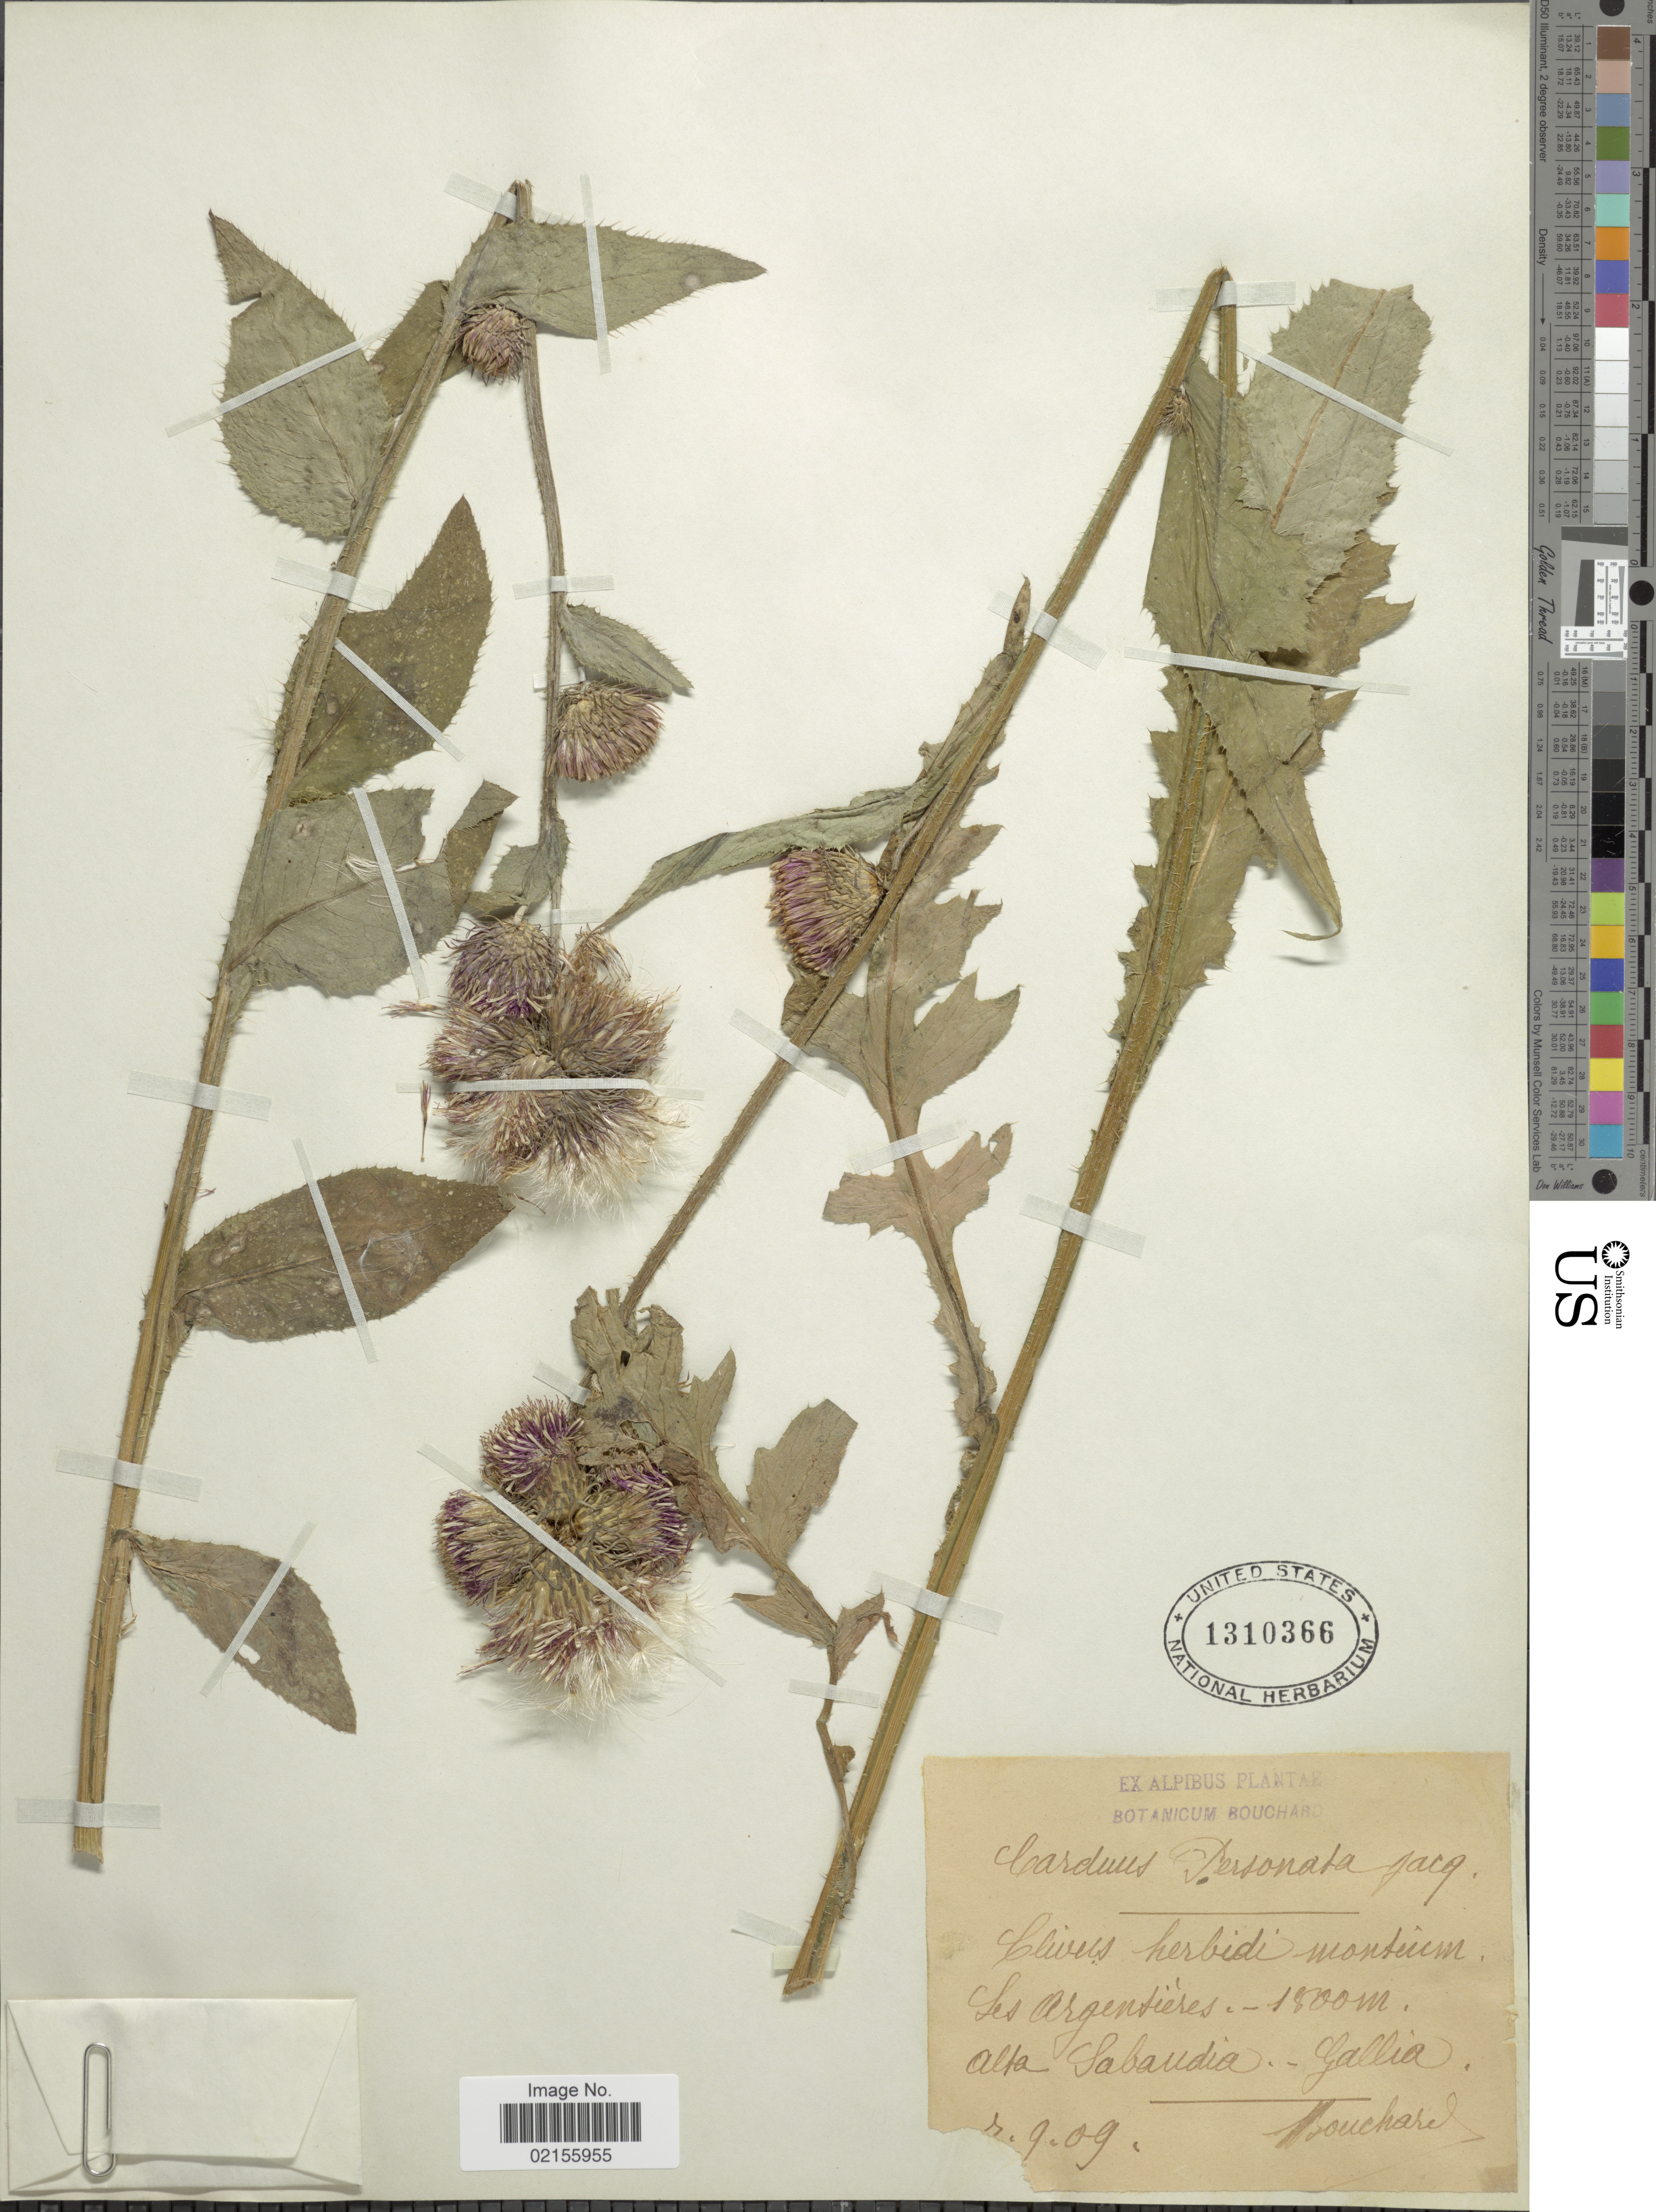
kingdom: Plantae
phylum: Tracheophyta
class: Magnoliopsida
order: Asterales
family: Asteraceae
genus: Carduus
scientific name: Carduus personata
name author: (L.) Jacq.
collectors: -. Bouchard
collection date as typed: Transcribed d/m/y: 7/9/9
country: France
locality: Les Argentieres - Alta Sabandia - Gallia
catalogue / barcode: US 1310366